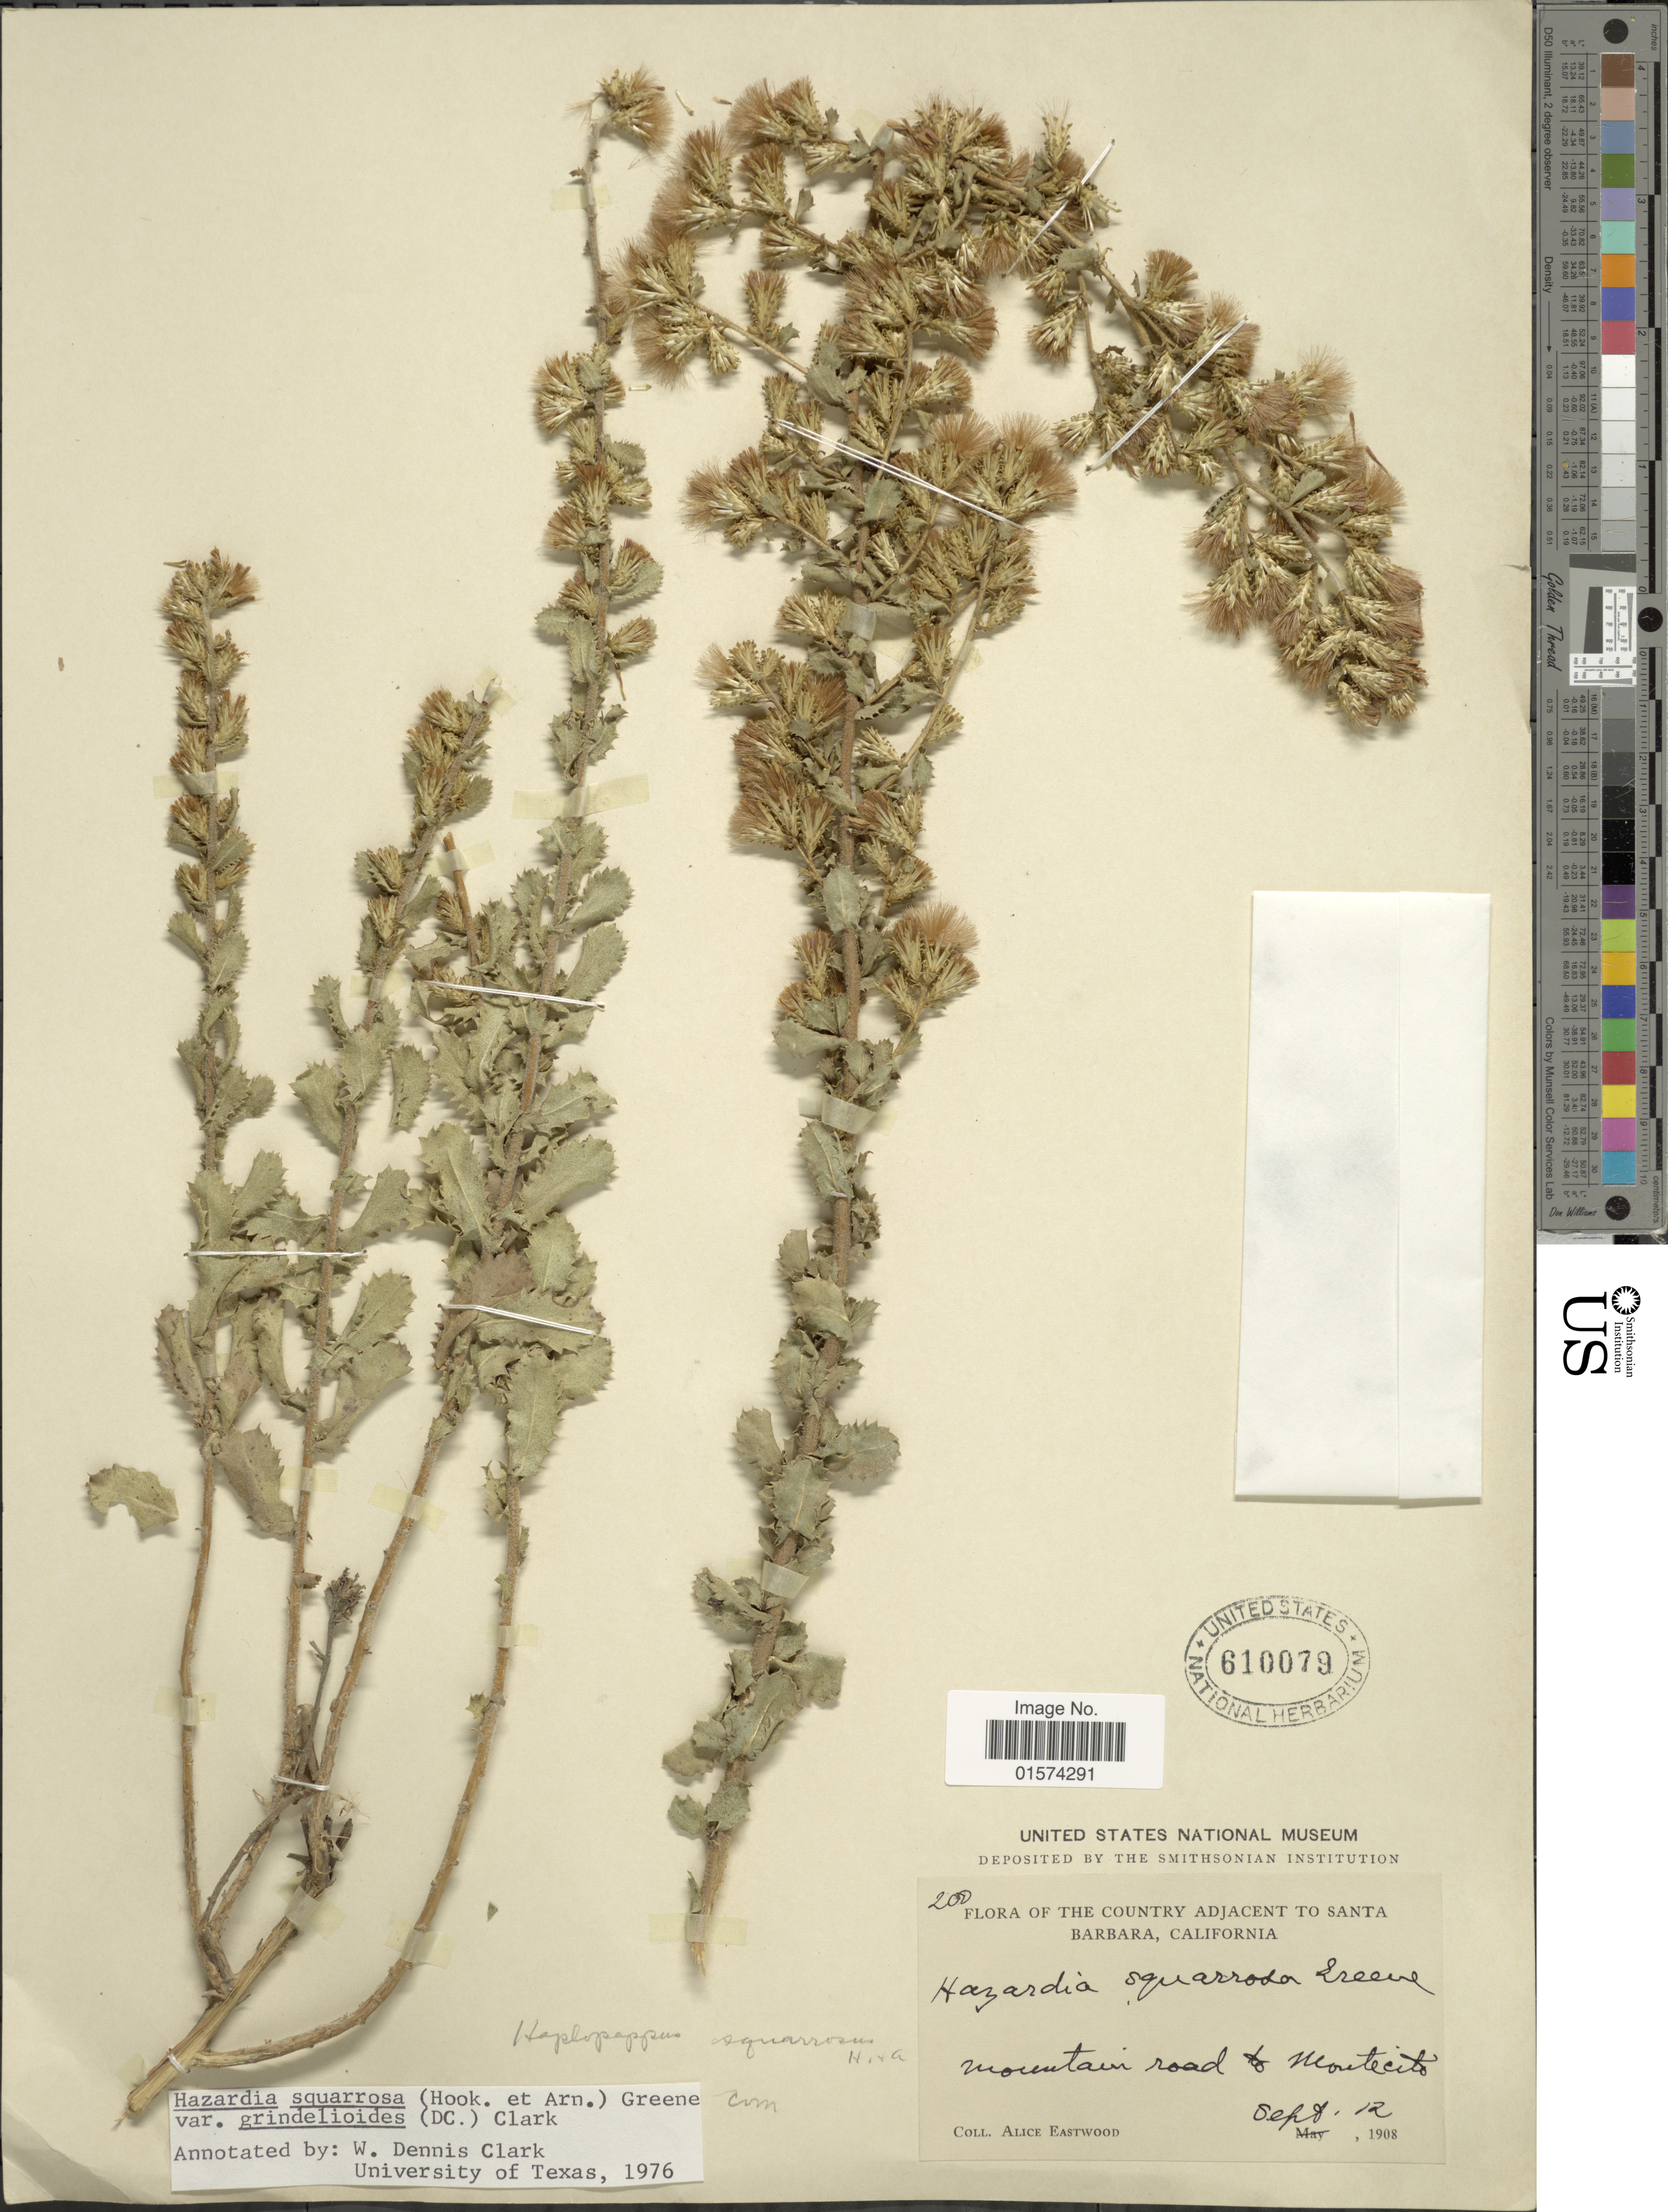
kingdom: Plantae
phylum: Tracheophyta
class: Magnoliopsida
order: Asterales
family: Asteraceae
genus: Hazardia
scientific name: Hazardia squarrosa var. grindelioides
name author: (DC.) W.D. Clark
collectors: A. Eastwood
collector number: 200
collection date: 1908-09-12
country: United States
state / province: California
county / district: Santa Barbara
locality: The Country Adjacent to Santa Barbara, mountain road to Montecito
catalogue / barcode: US 610079